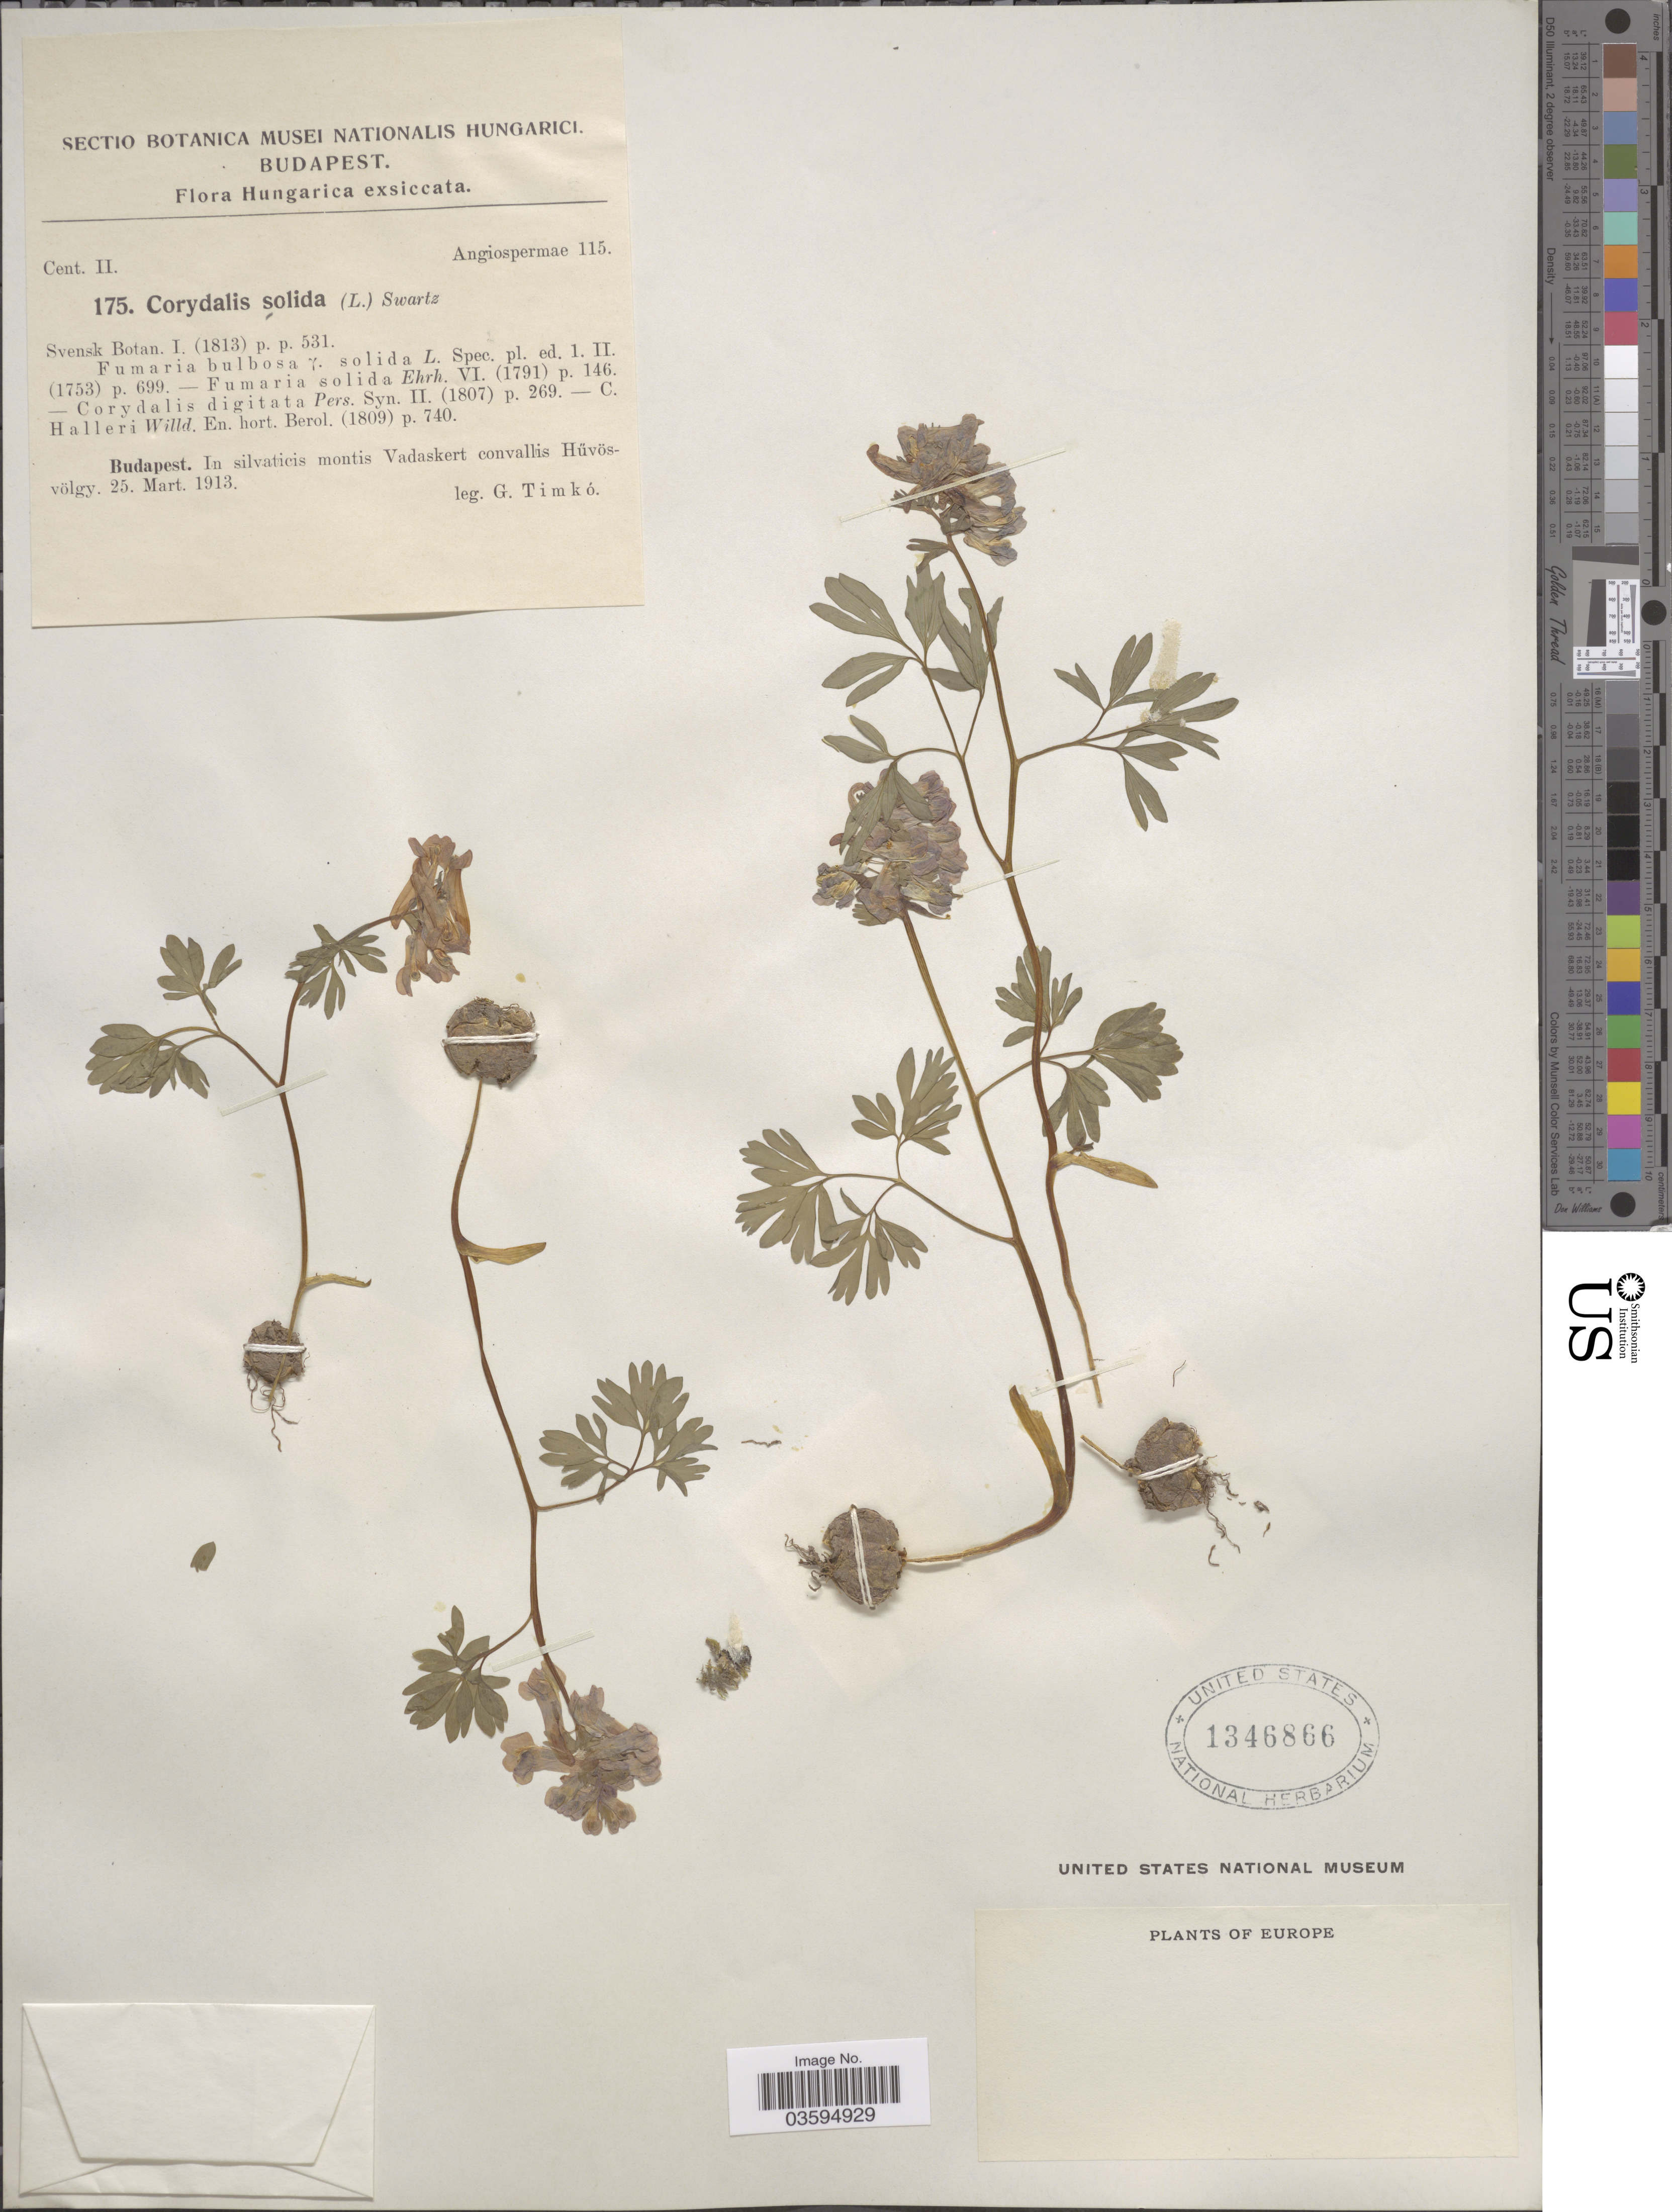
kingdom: Plantae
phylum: Tracheophyta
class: Magnoliopsida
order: Ranunculales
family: Papaveraceae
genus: Corydalis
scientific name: Corydalis solida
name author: (L.) Clairv.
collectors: G. Timko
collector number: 175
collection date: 1913-03-25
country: Hungary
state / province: Budapest, Capital District of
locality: Budapest. In silvaticis montis Vadaskert convallis Hűvösvölgy.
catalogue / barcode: US 1346866